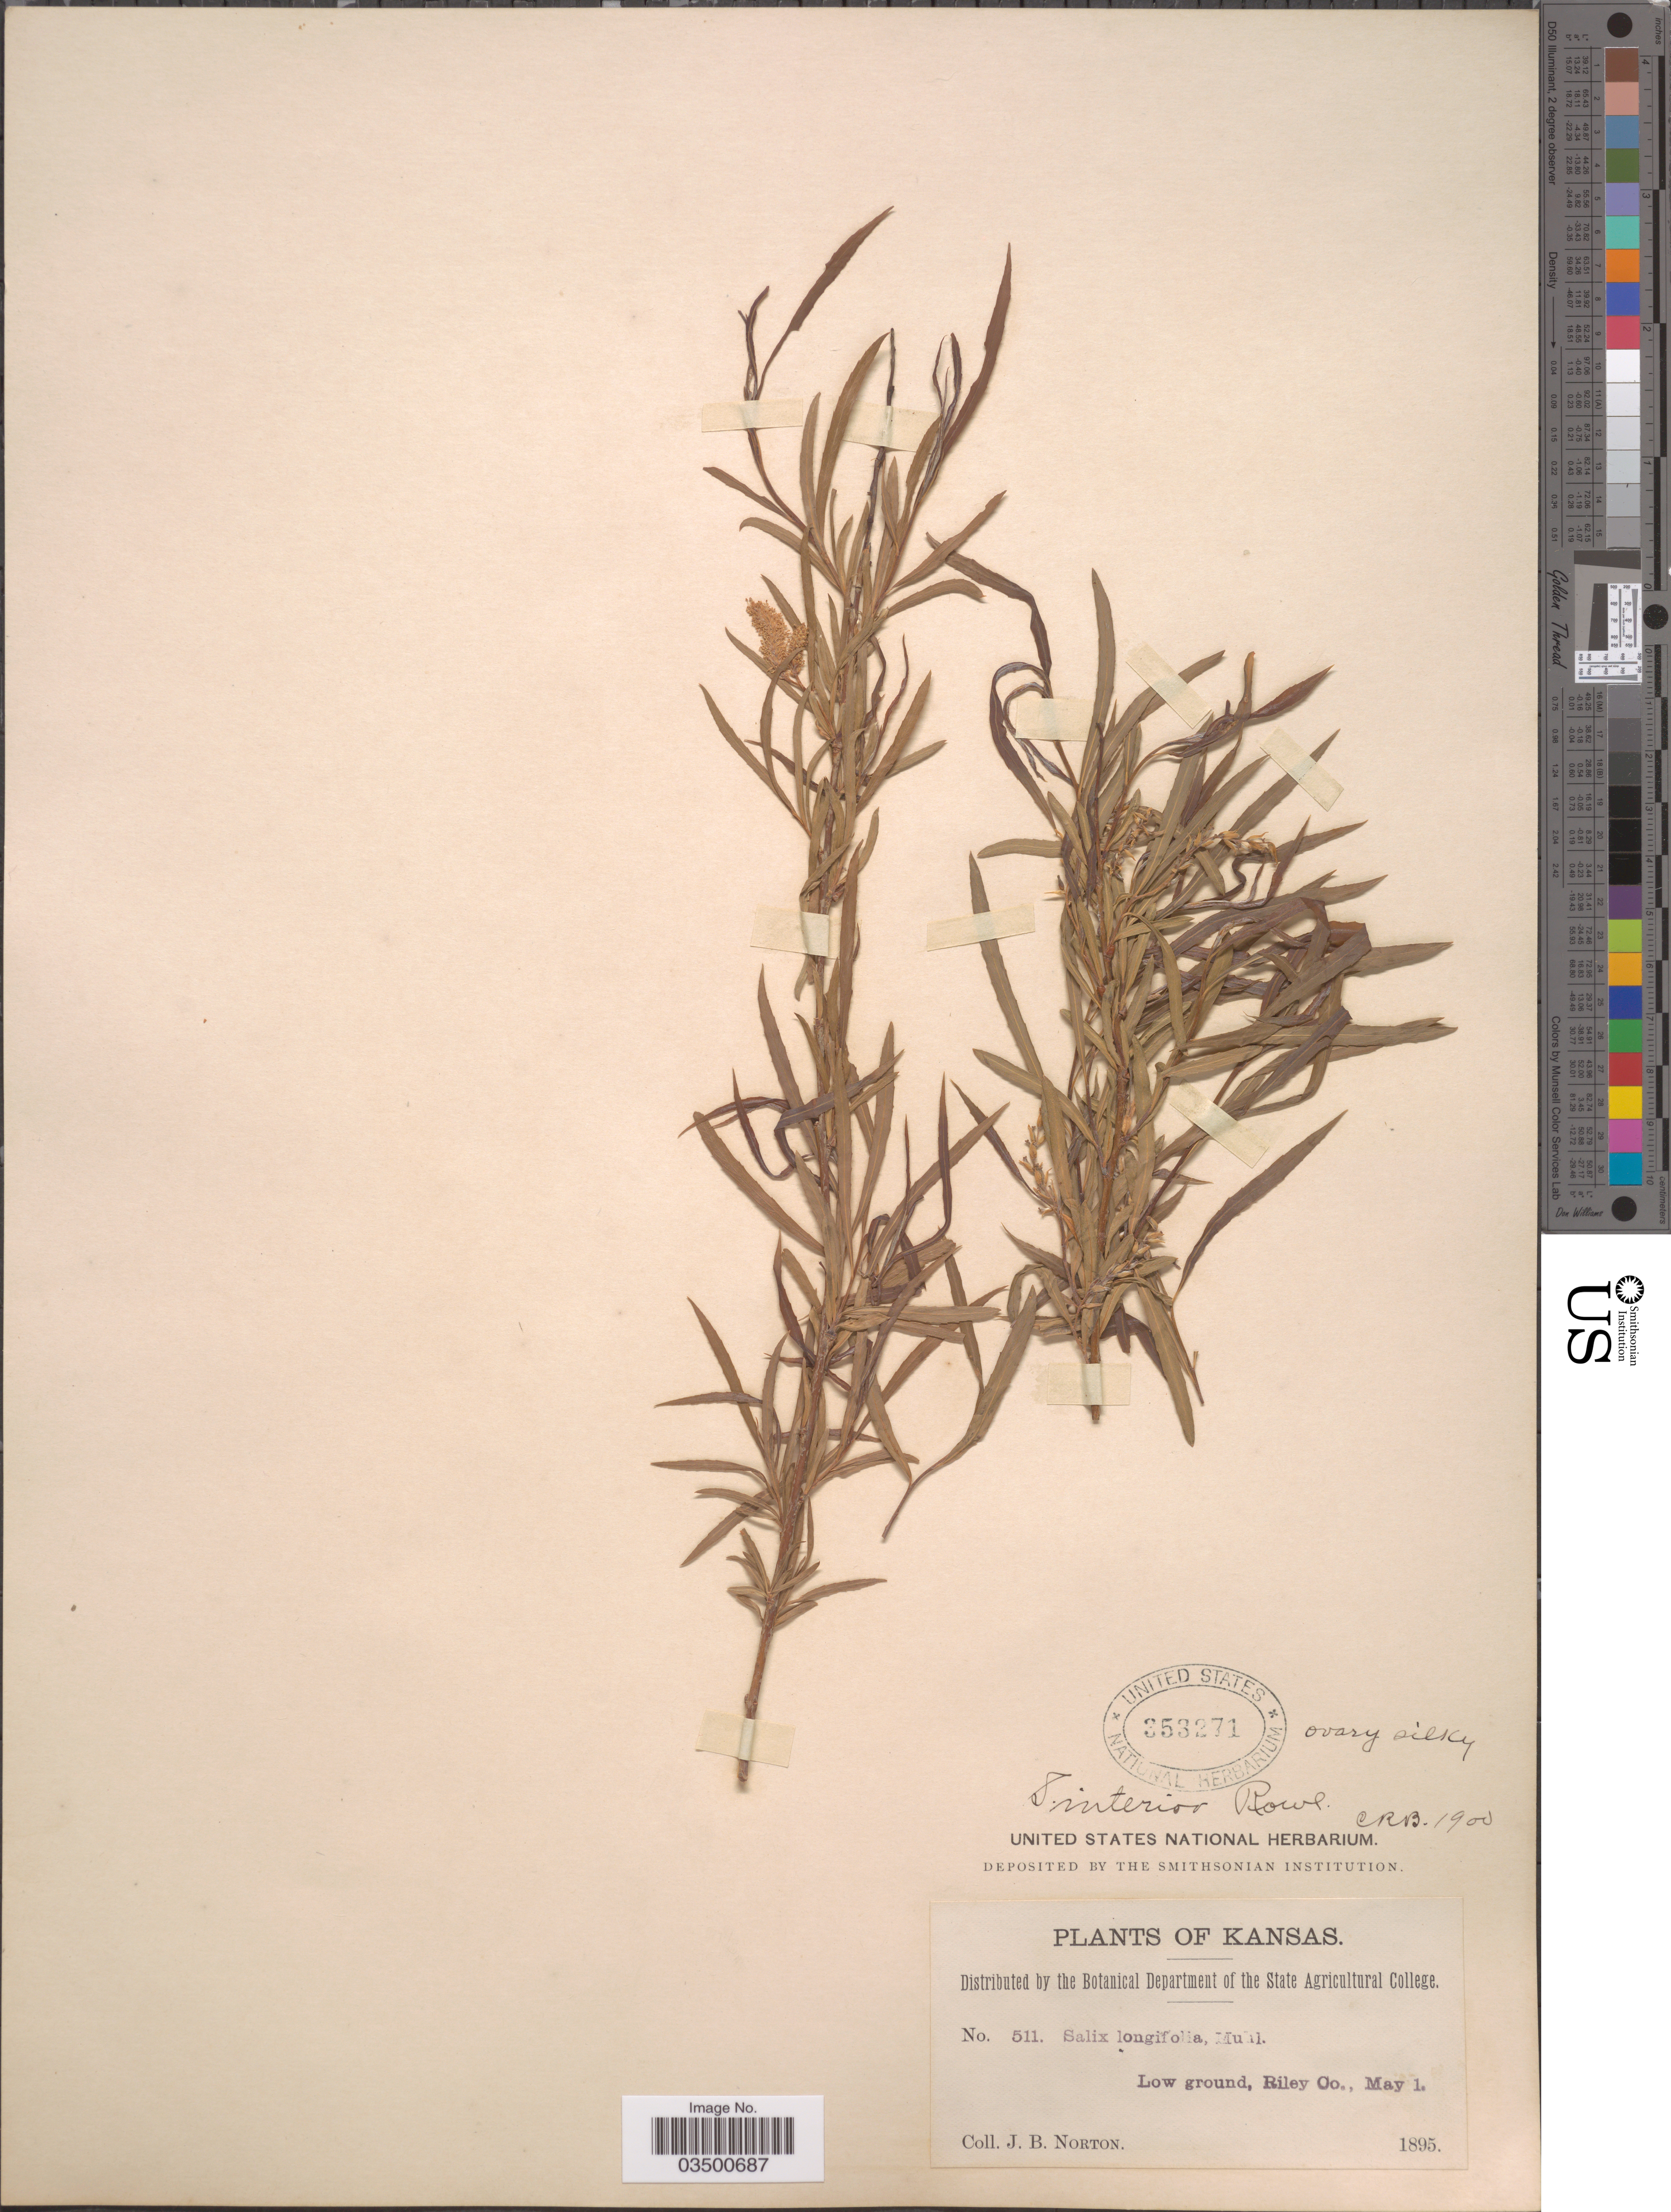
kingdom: Plantae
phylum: Tracheophyta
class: Magnoliopsida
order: Malpighiales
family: Salicaceae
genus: Salix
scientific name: Salix interior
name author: Rowlee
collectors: J. B. Norton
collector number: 511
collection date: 1895-05-01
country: United States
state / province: Kansas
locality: Low ground, Riley Co.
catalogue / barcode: US 353271